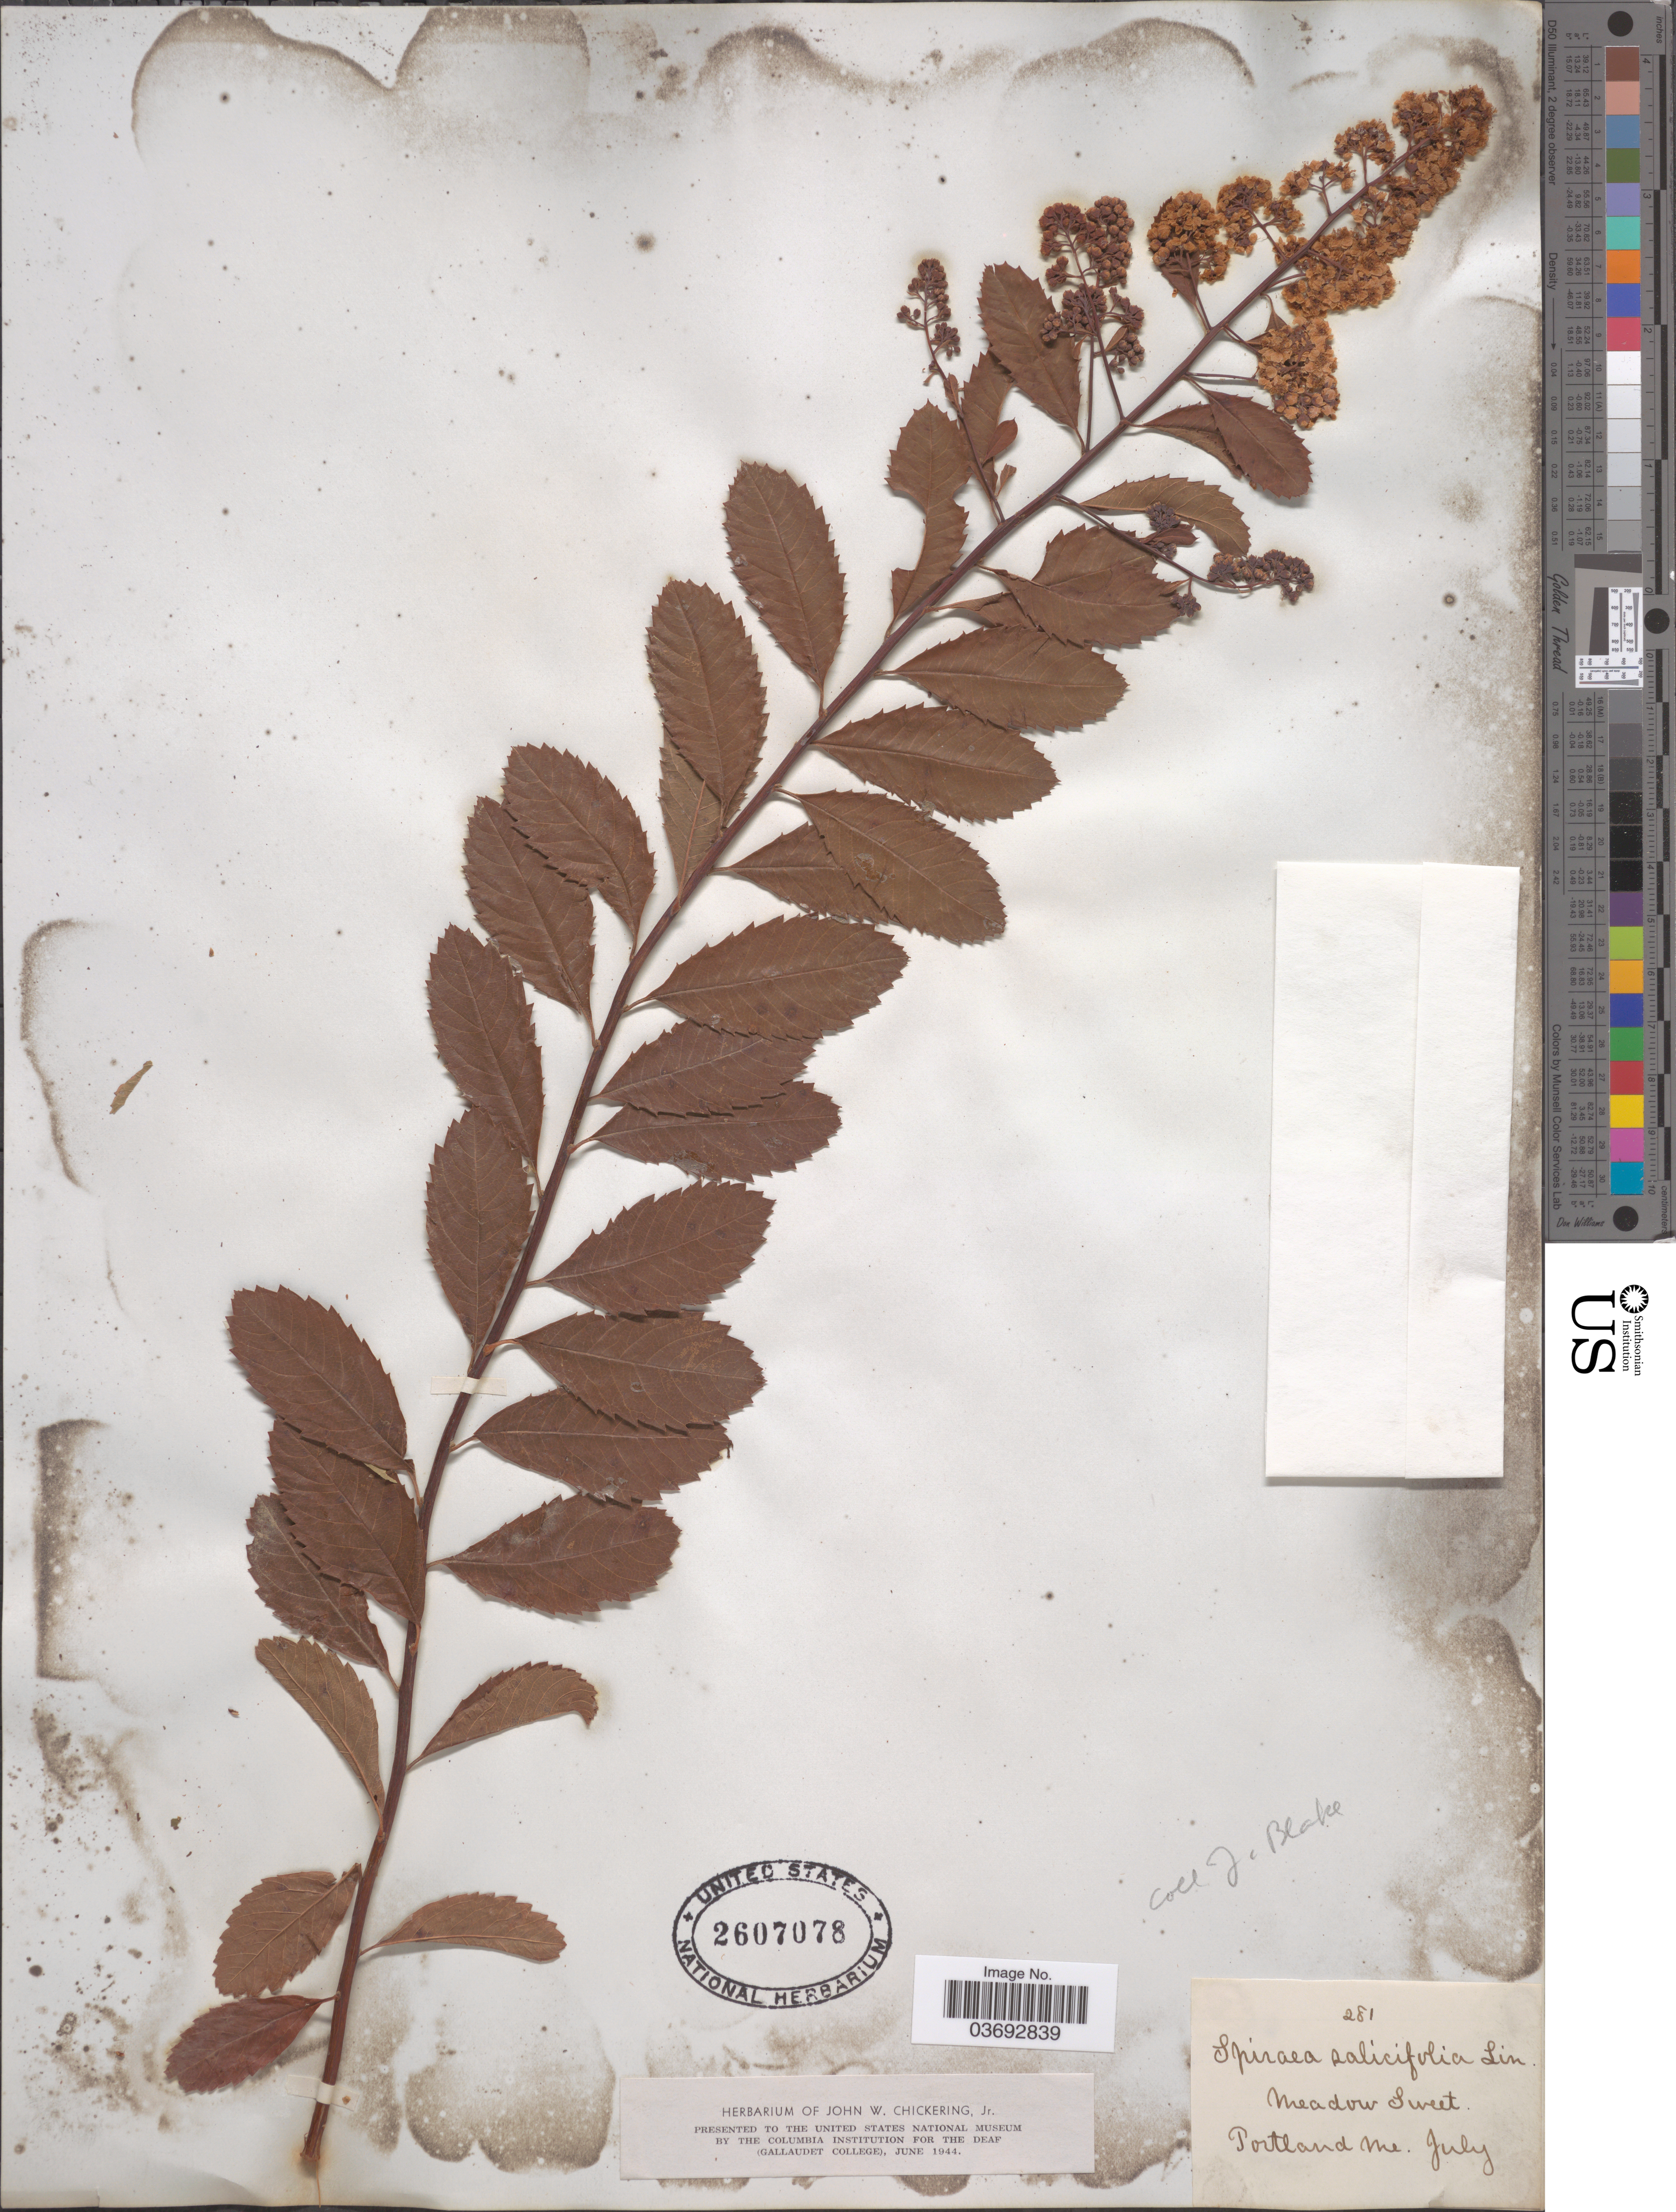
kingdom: Plantae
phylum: Tracheophyta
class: Magnoliopsida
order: Rosales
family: Rosaceae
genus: Spiraea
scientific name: Spiraea salicifolia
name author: L.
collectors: J. Blake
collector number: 281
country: United States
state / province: Maine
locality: Portland.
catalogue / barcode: US 2607078